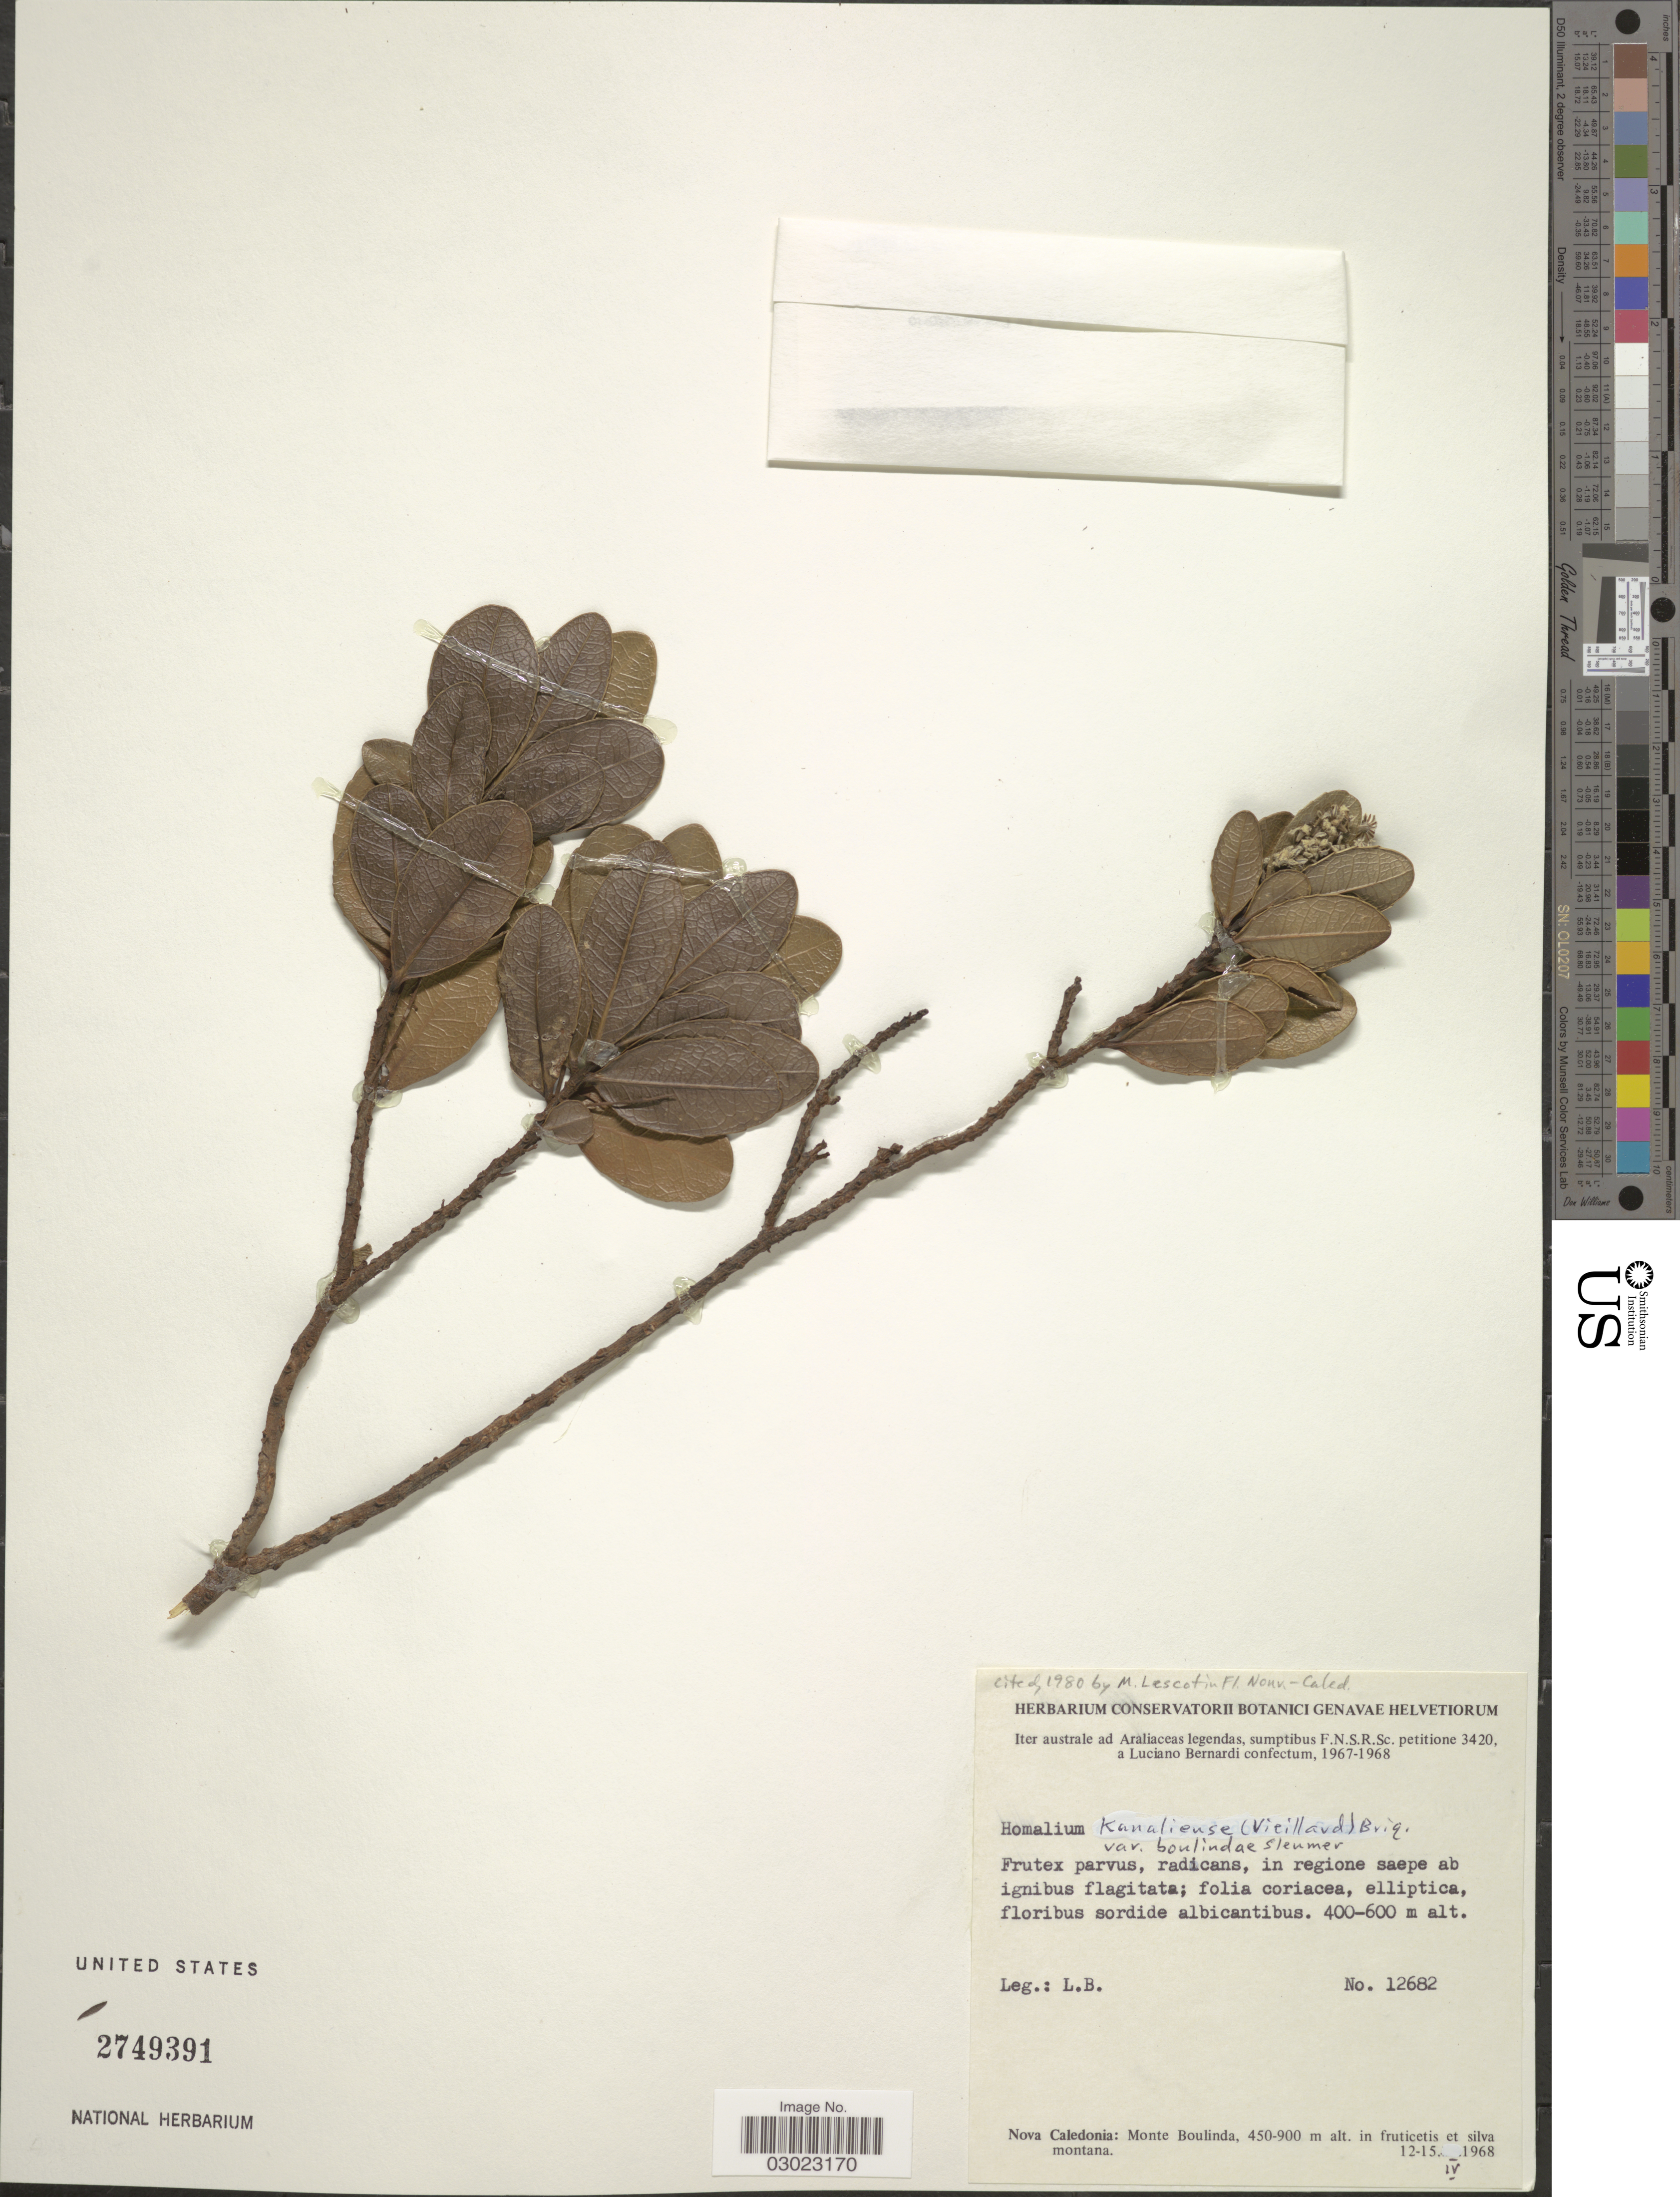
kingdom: Plantae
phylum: Tracheophyta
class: Magnoliopsida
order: Malpighiales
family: Salicaceae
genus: Homalium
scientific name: Homalium kanaliense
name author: Briq.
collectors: L. Bernardi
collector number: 12682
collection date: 1968-04-12/1968-04-15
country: New Caledonia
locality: Iter australe ad Araliaceas legendas [unsure placement] Nova Caledonia: Monte Boulinda, in fruticetis et silva montana.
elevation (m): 400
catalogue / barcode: US 2749391